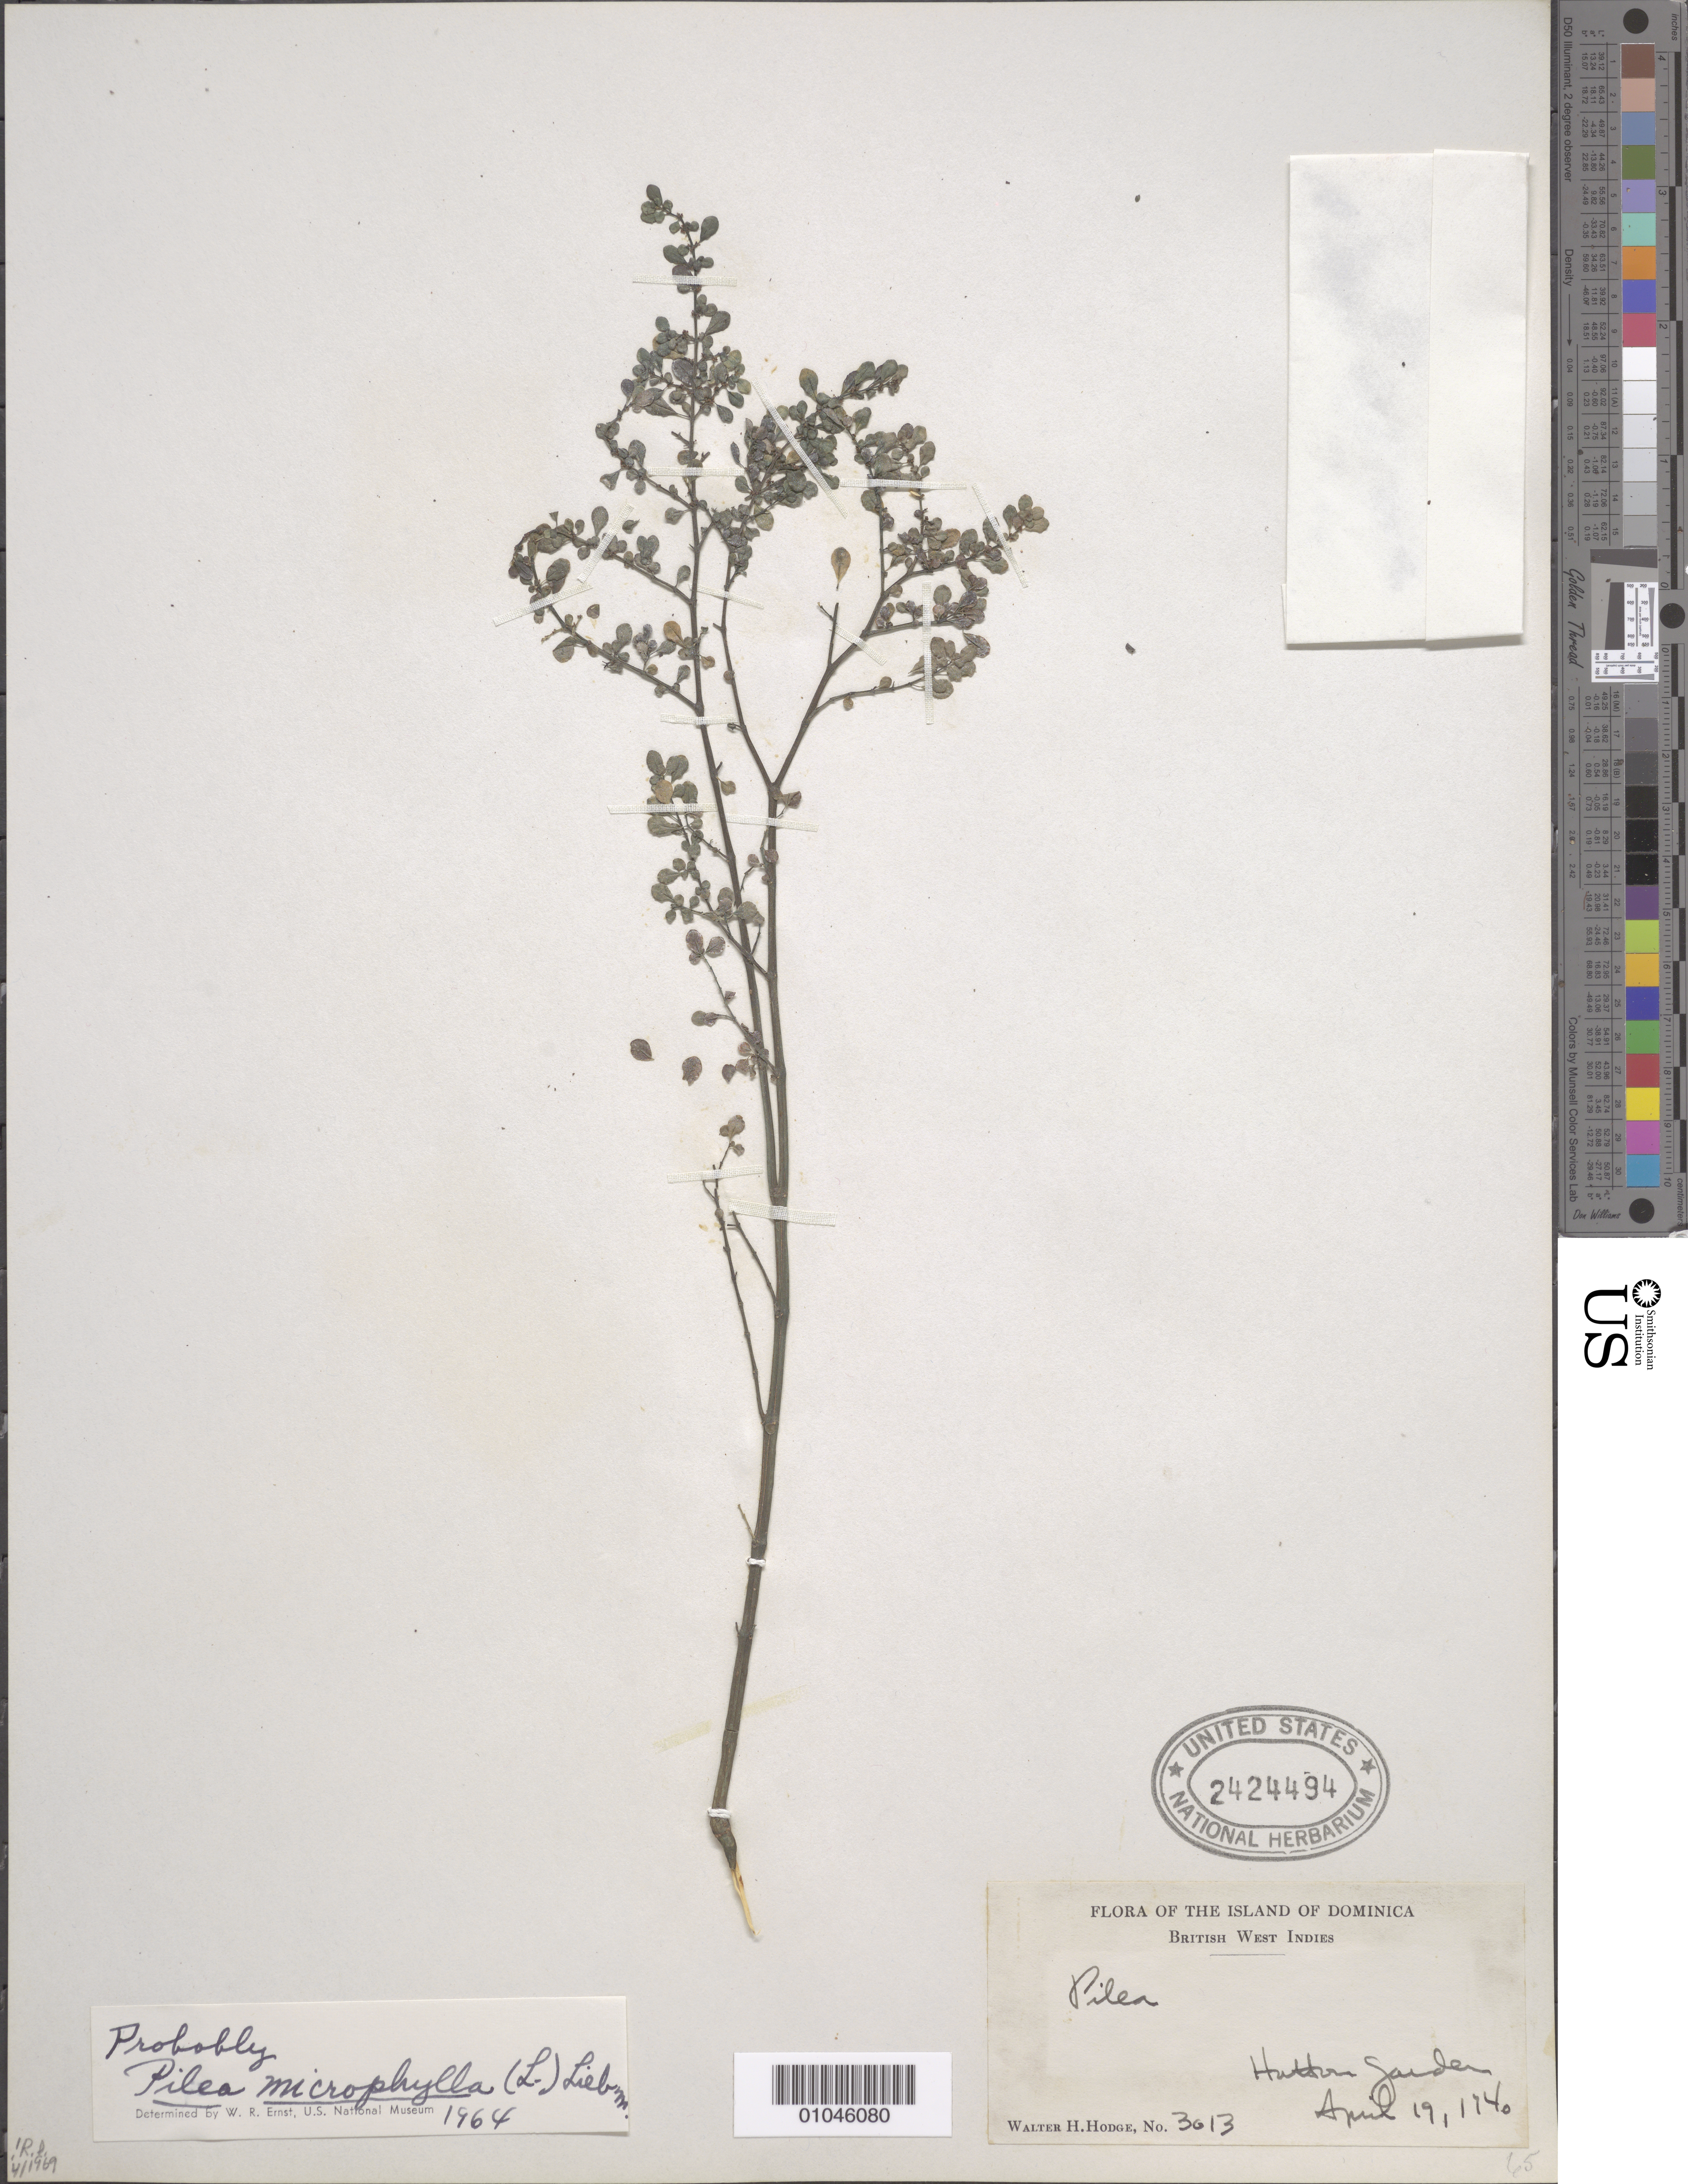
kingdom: Plantae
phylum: Tracheophyta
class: Magnoliopsida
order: Rosales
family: Urticaceae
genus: Pilea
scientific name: Pilea microphylla var. microphylla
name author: (L.) Liebm.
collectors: W. Hodge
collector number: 3613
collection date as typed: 19 Apr 1940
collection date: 1940-04-19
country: Dominica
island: Dominica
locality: garden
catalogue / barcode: US 2424494